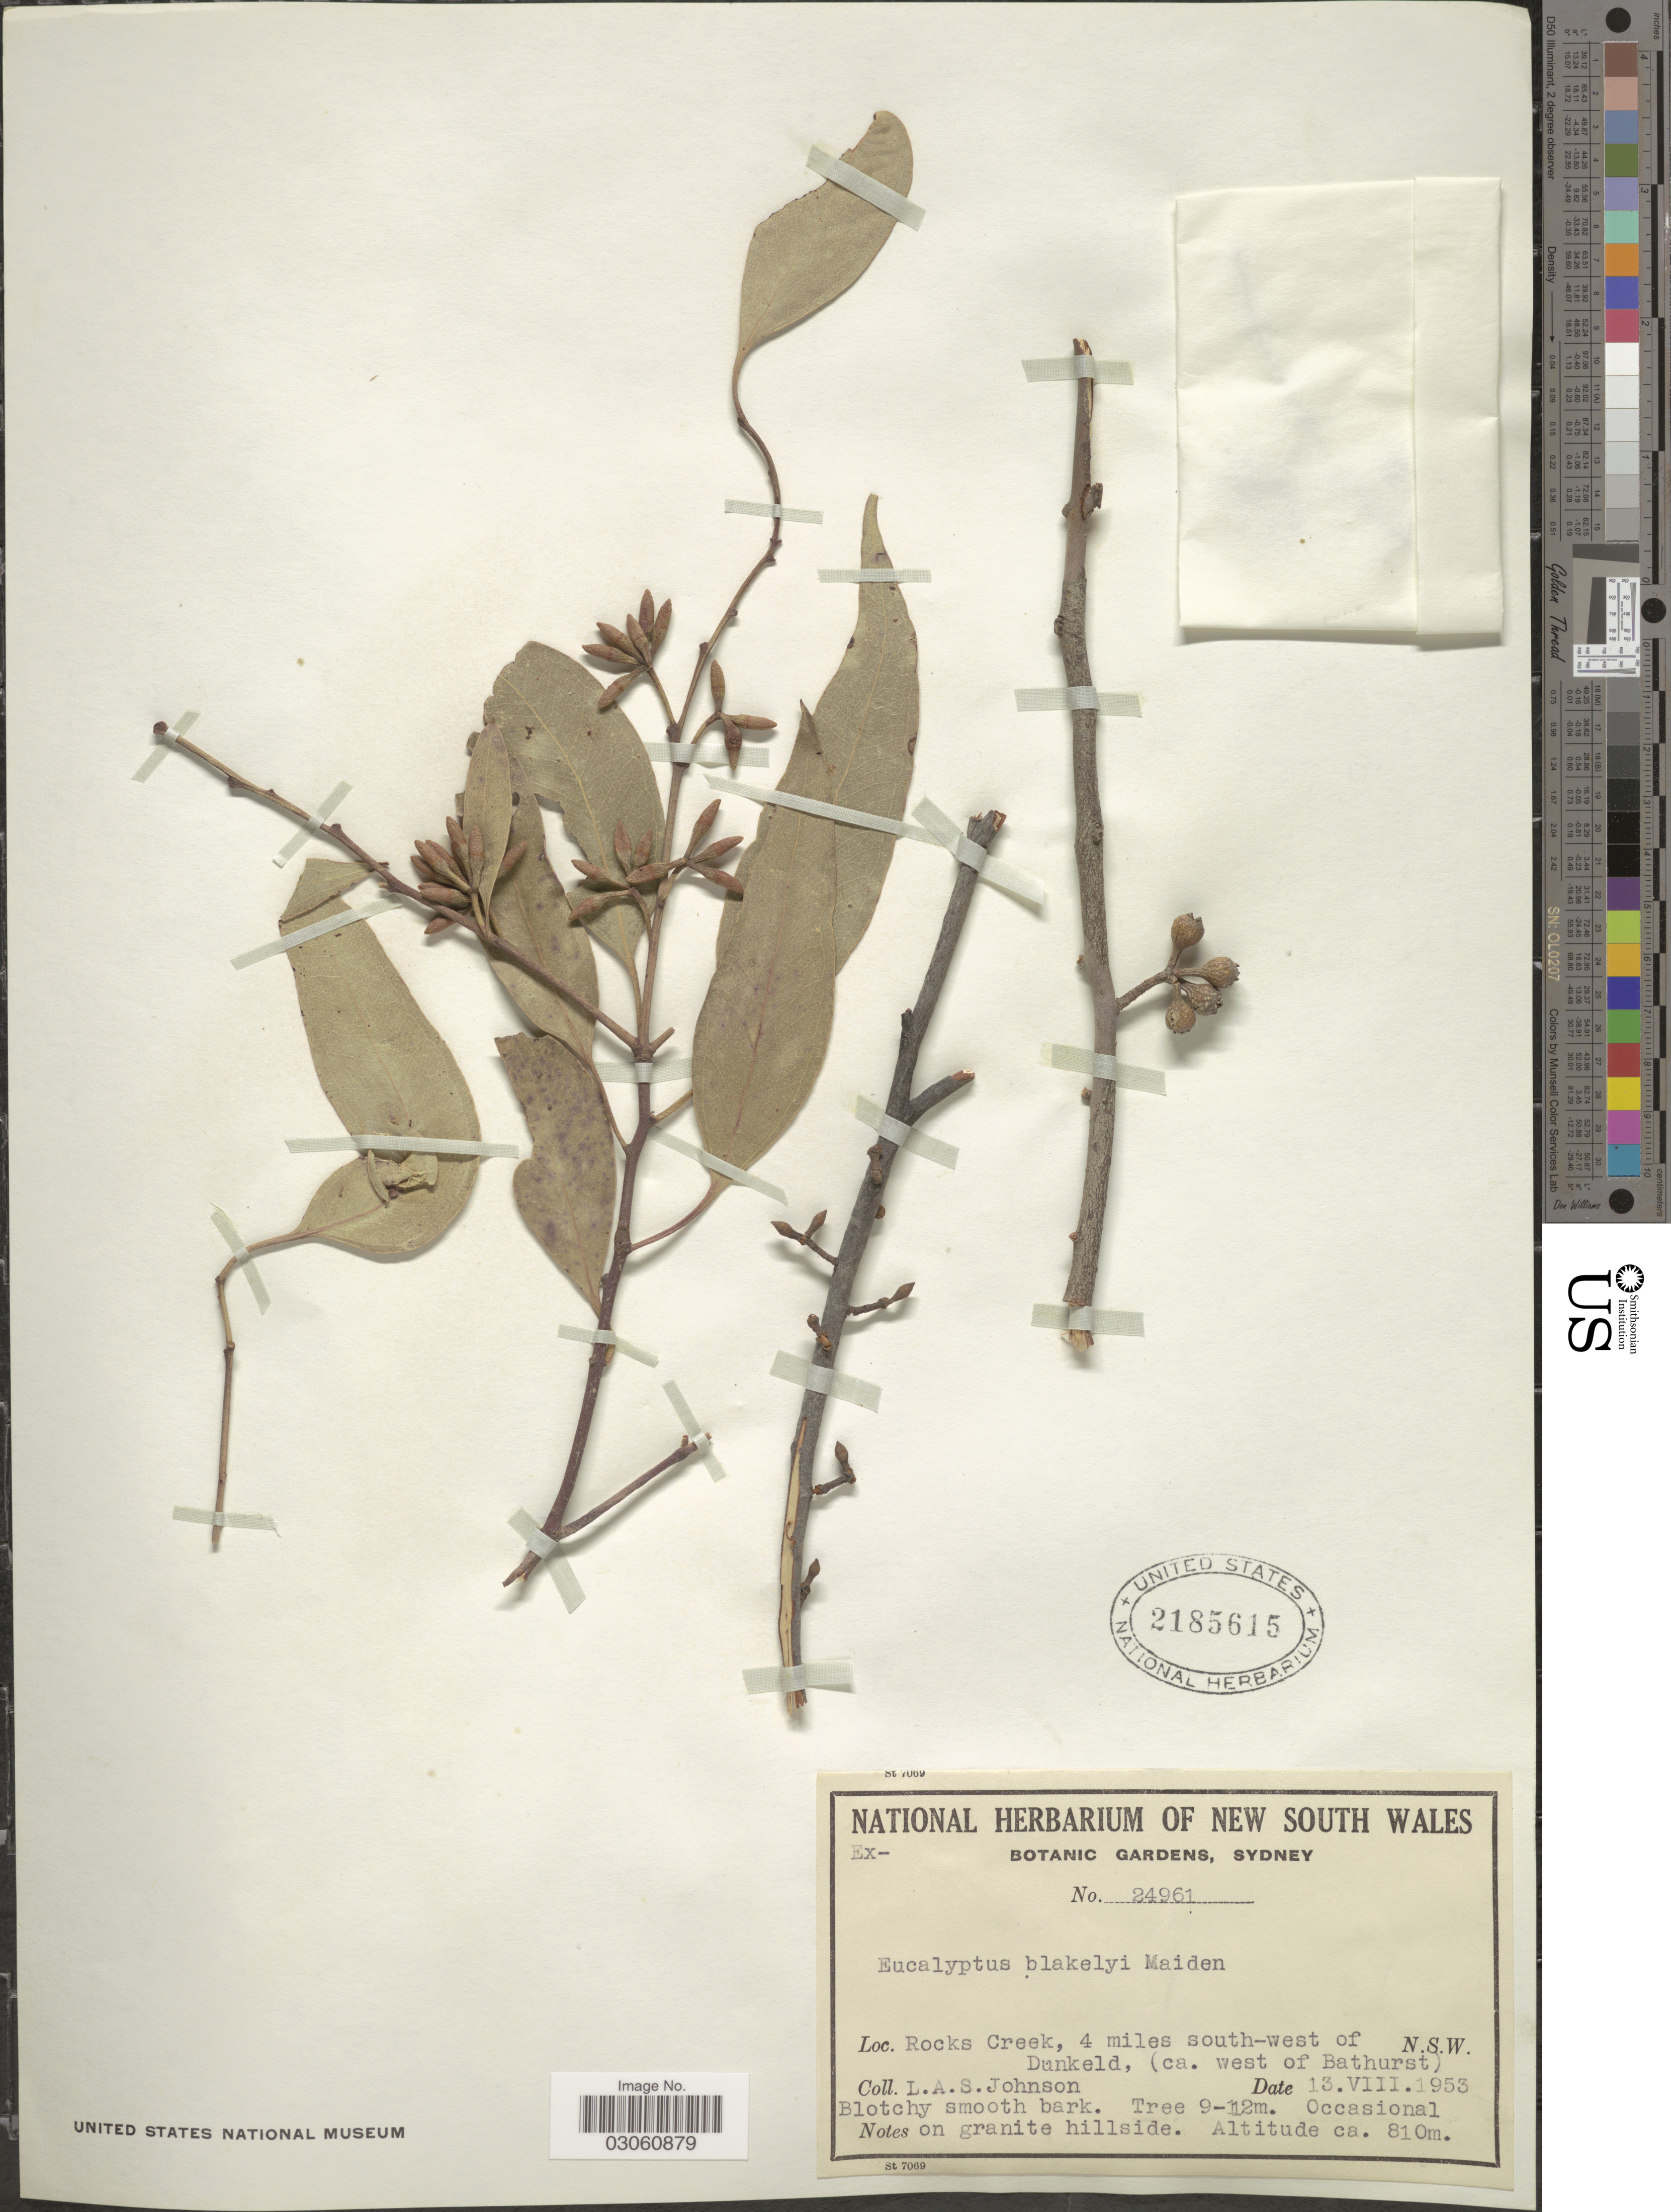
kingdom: Plantae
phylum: Tracheophyta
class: Magnoliopsida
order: Myrtales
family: Myrtaceae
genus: Eucalyptus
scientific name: Eucalyptus blakelyi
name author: Maiden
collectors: L. A. S. Johnson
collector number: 24961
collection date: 1953-08-13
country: Australia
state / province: New South Wales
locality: Rocks Creek, 4 miles south-west of Dunkveld, (ca. west of Bathurst).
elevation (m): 810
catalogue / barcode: US 2185615